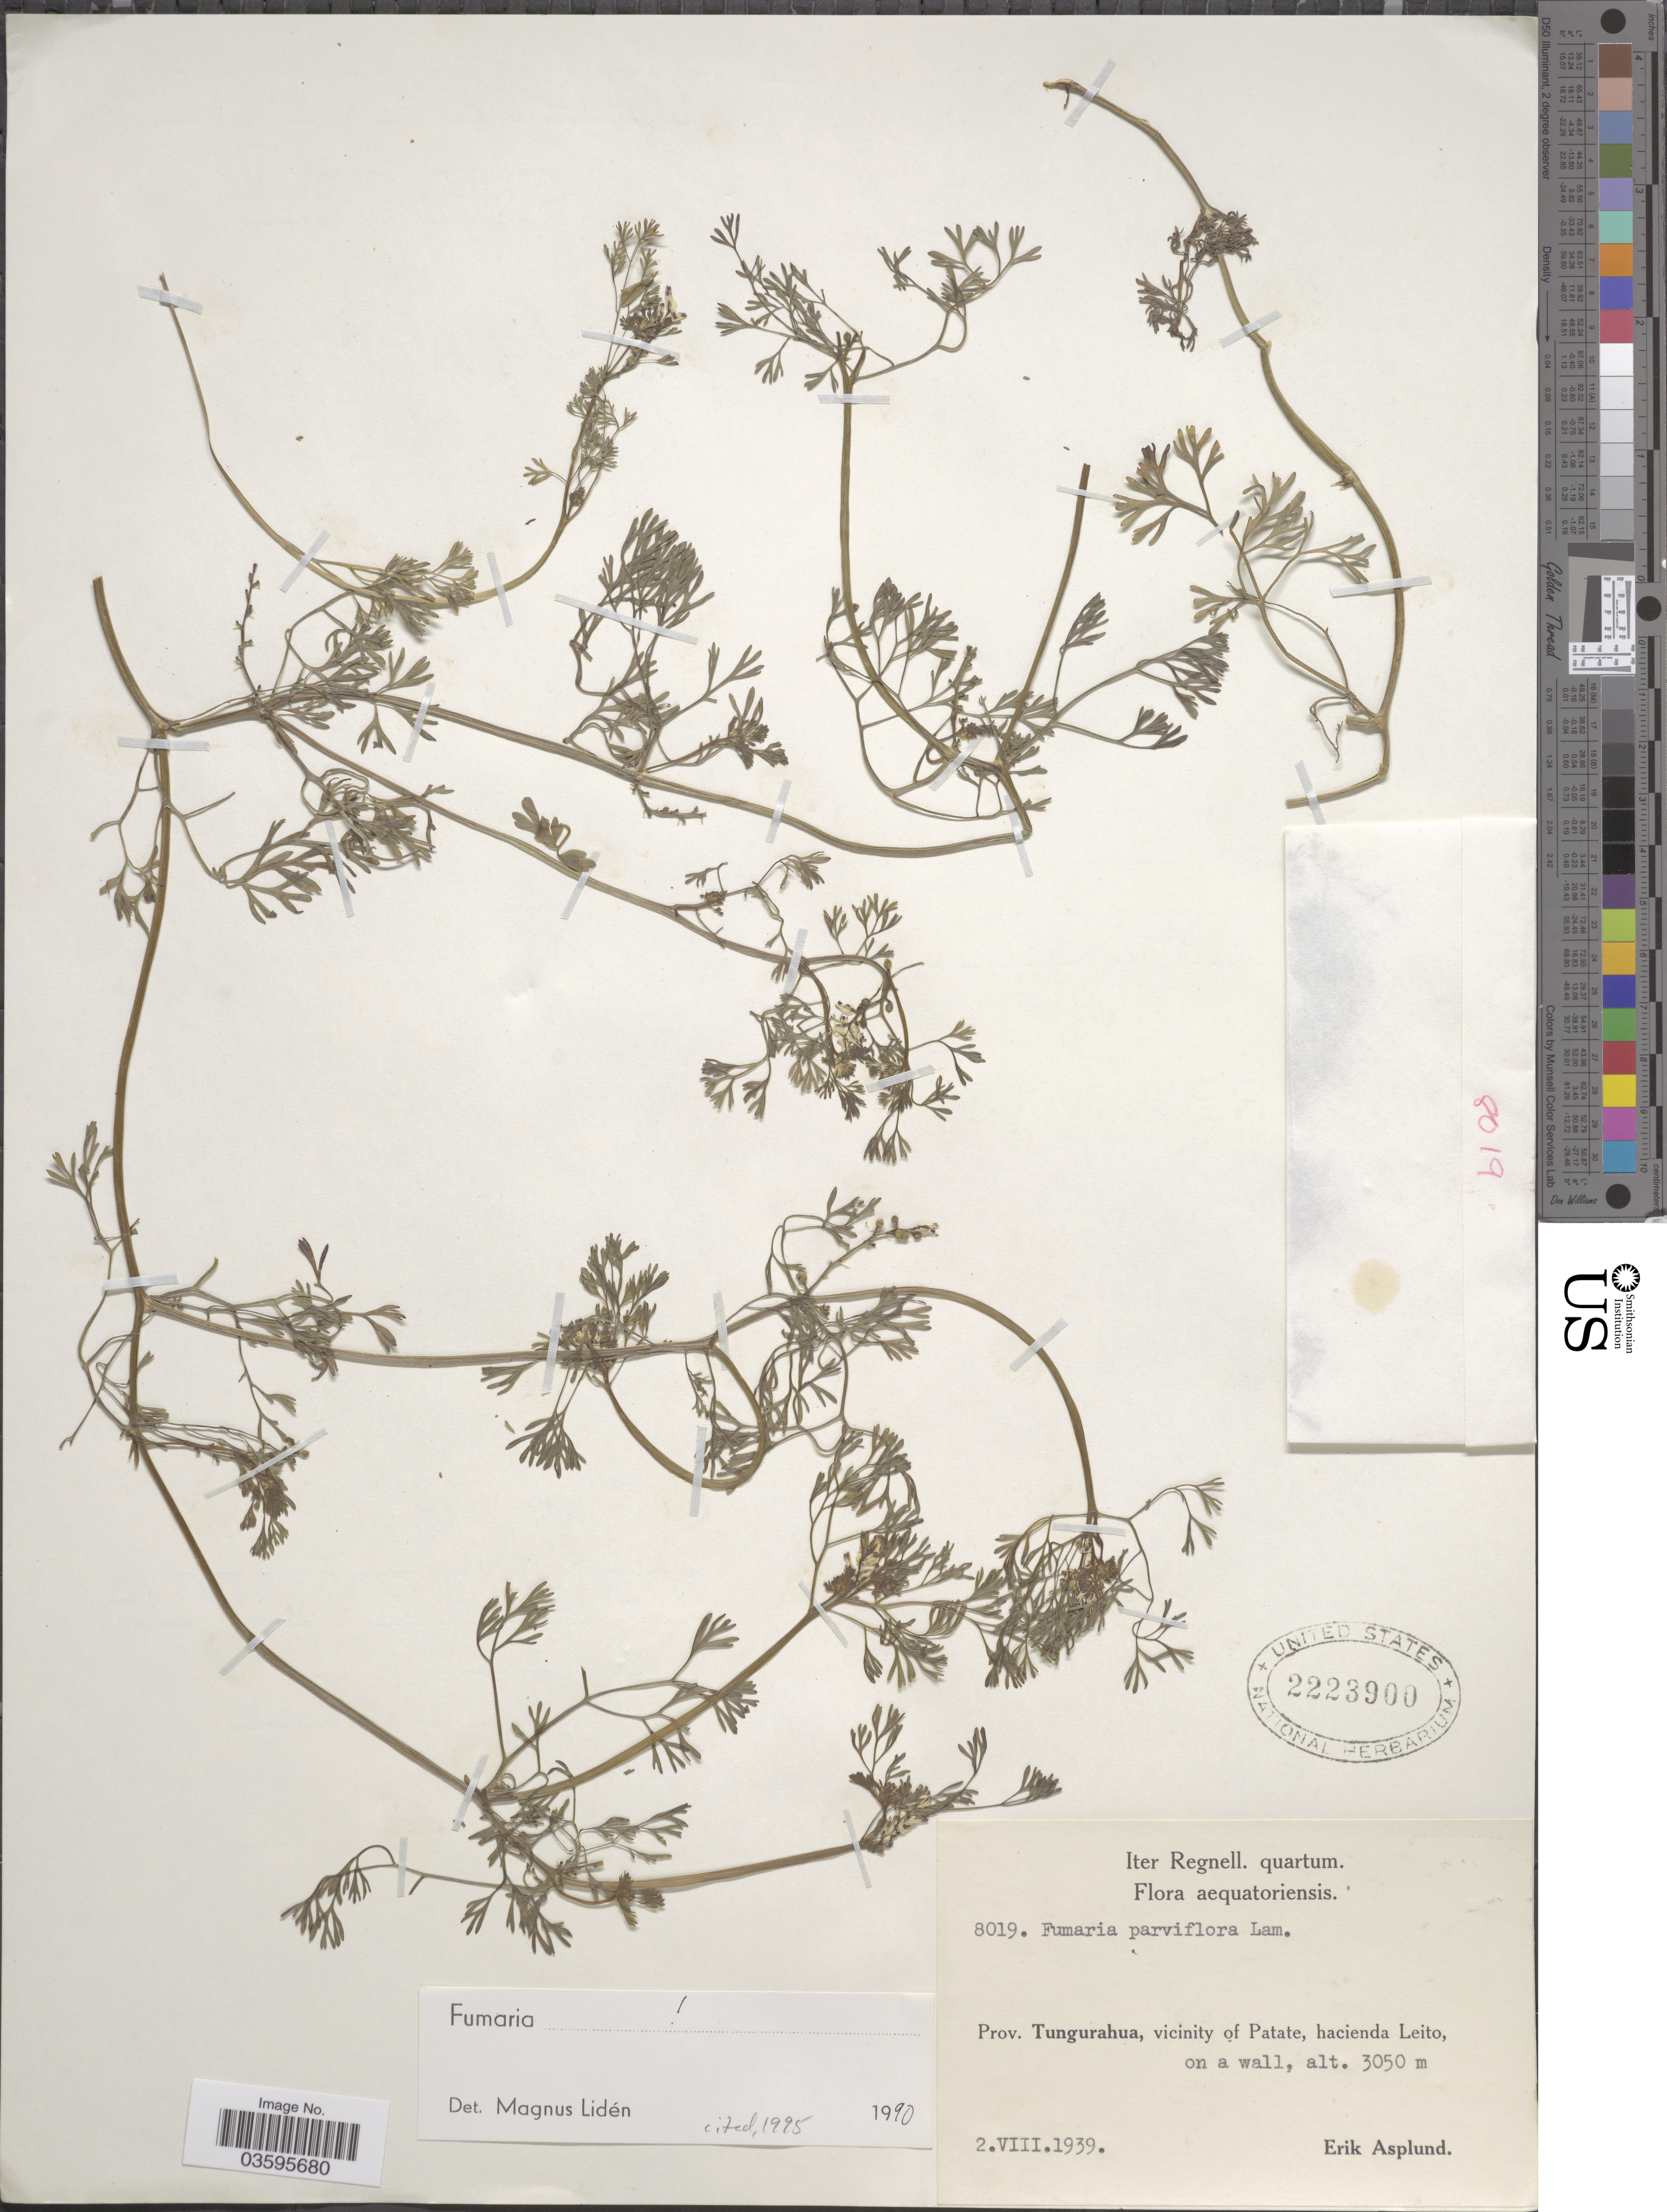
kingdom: Plantae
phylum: Tracheophyta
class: Magnoliopsida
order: Ranunculales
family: Papaveraceae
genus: Fumaria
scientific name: Fumaria parviflora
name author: Lam.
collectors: E. Asplund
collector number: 8019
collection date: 1939-08-02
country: Ecuador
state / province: Tungurahua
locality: Vicinity of Patate, hacienda Leito, on a wall.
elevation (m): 3050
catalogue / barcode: US 2223900